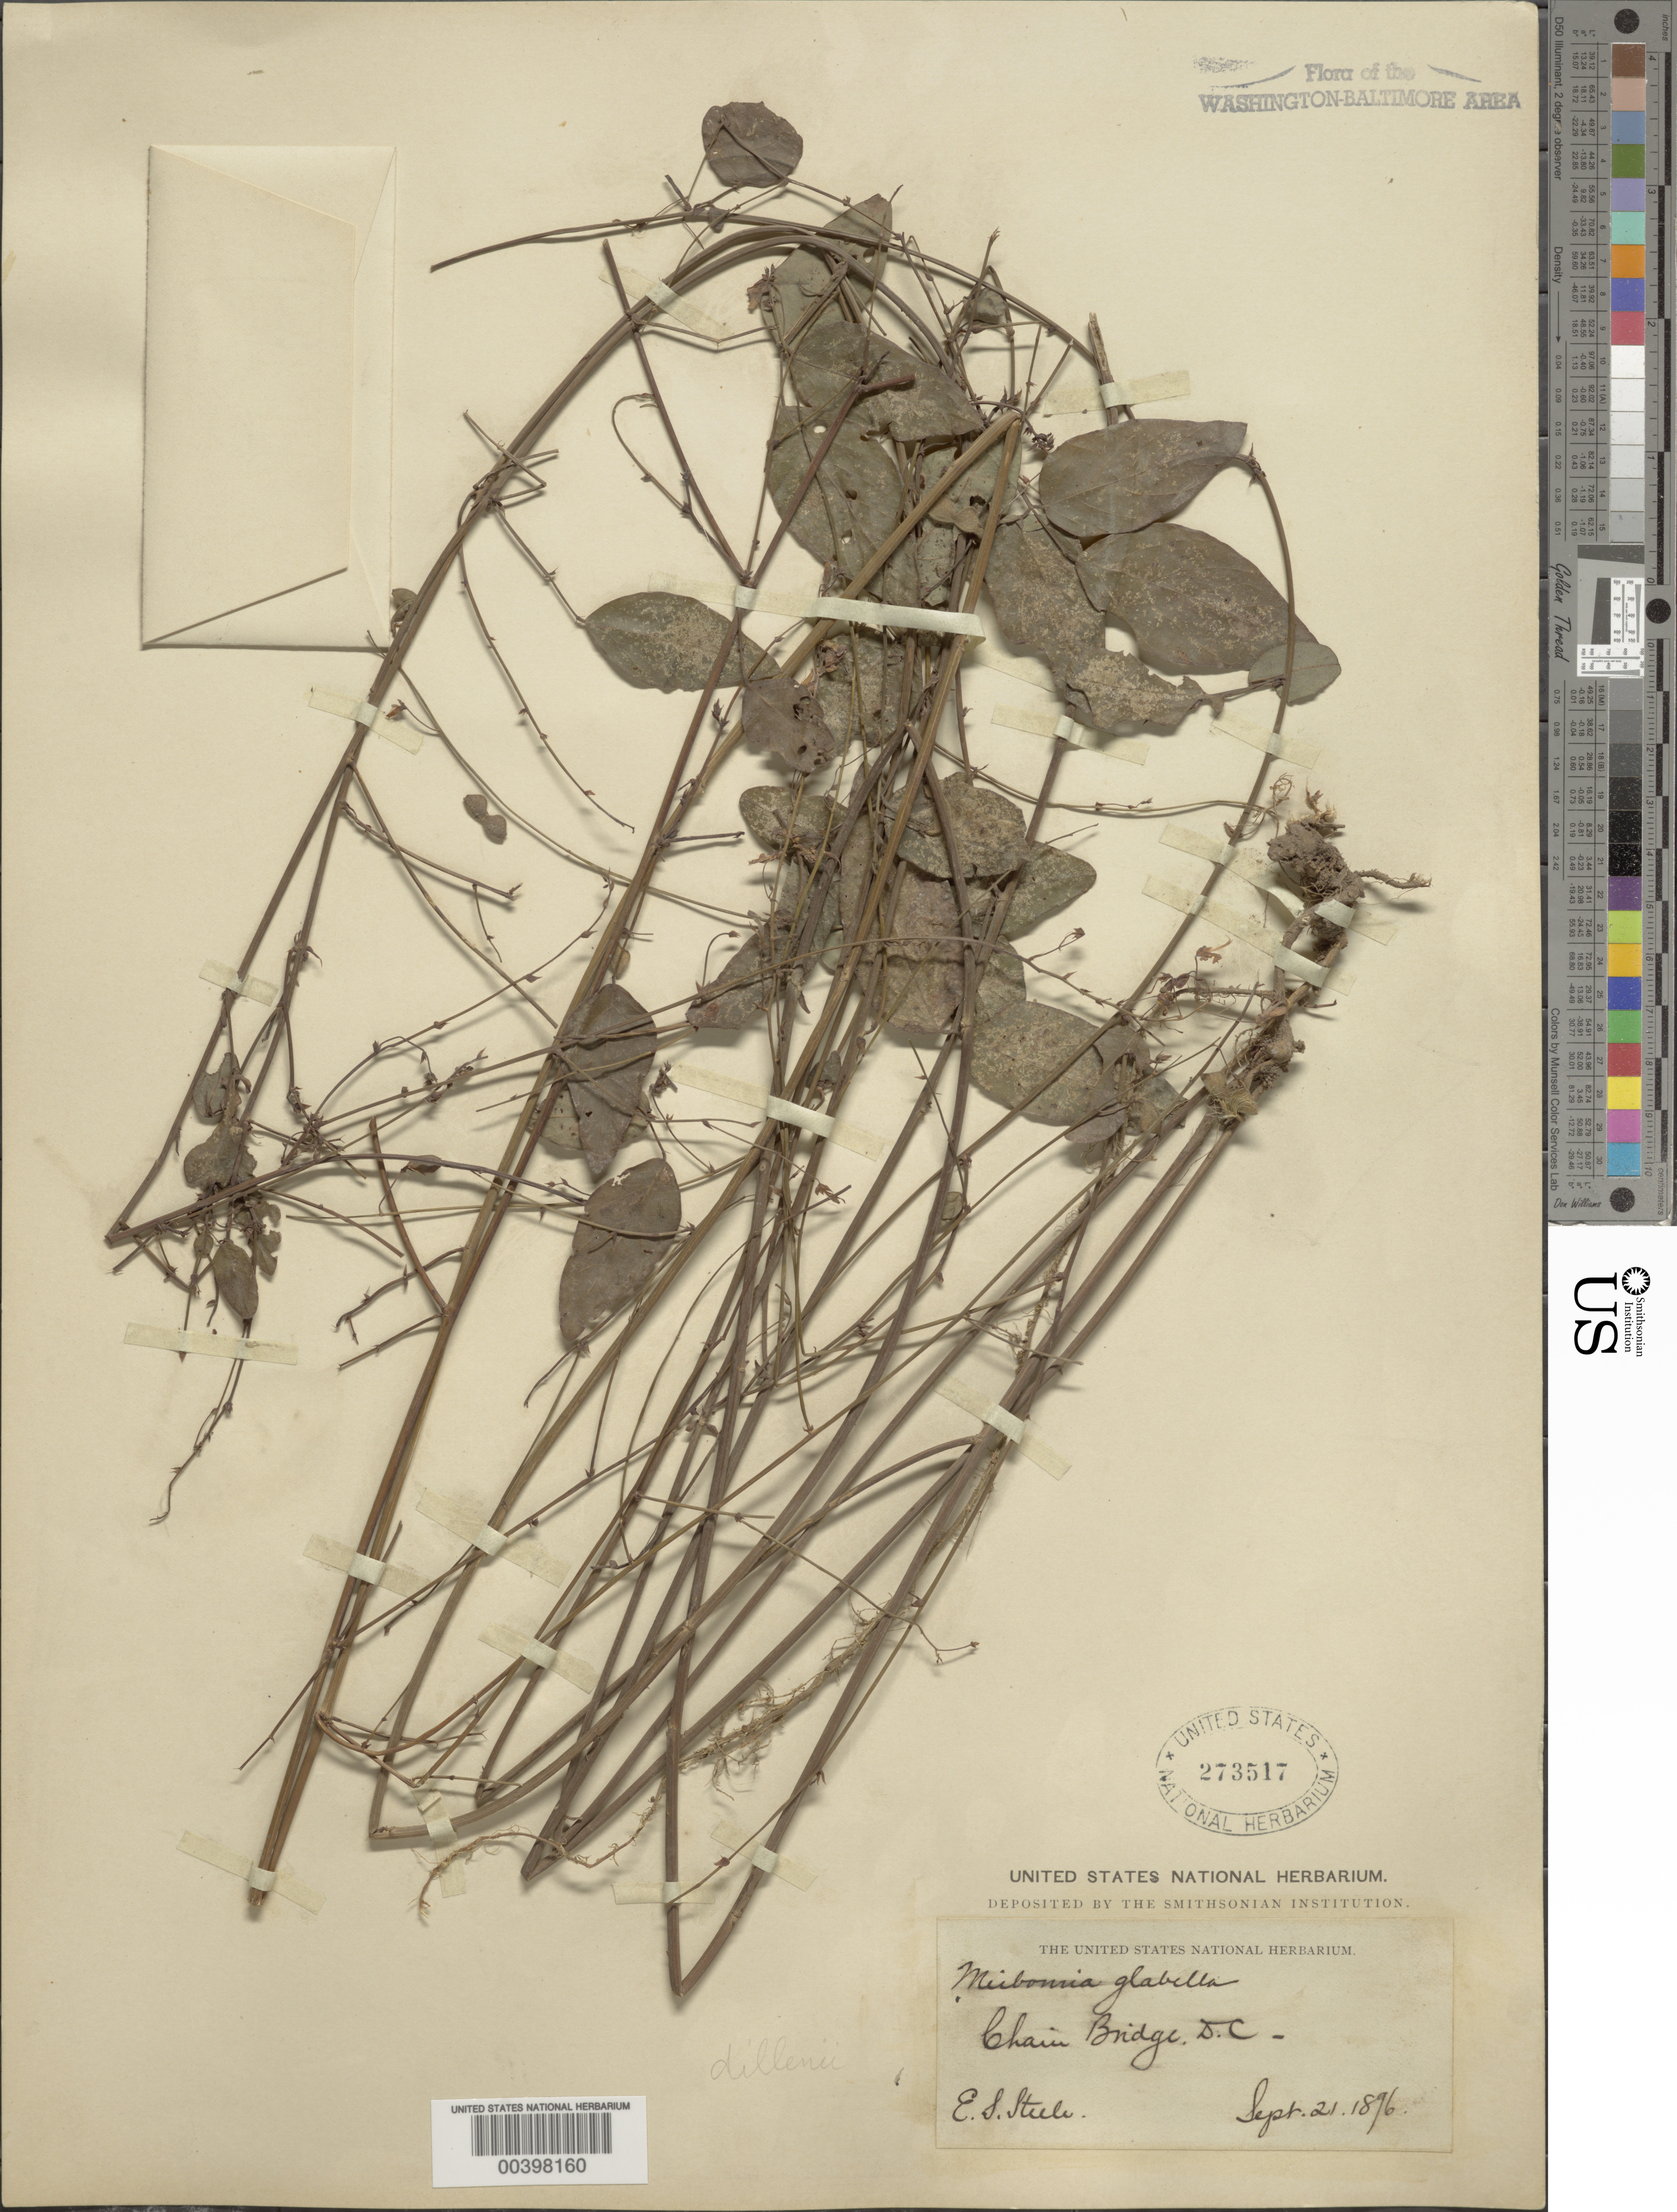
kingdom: Plantae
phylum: Tracheophyta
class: Magnoliopsida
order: Fabales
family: Fabaceae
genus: Desmodium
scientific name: Desmodium glabellum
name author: (Michx.) DC.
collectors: E. Steele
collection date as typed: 21 Sep 1896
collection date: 1896-09-21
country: United States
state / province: District of Columbia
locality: Chain Bridge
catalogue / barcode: US 273517